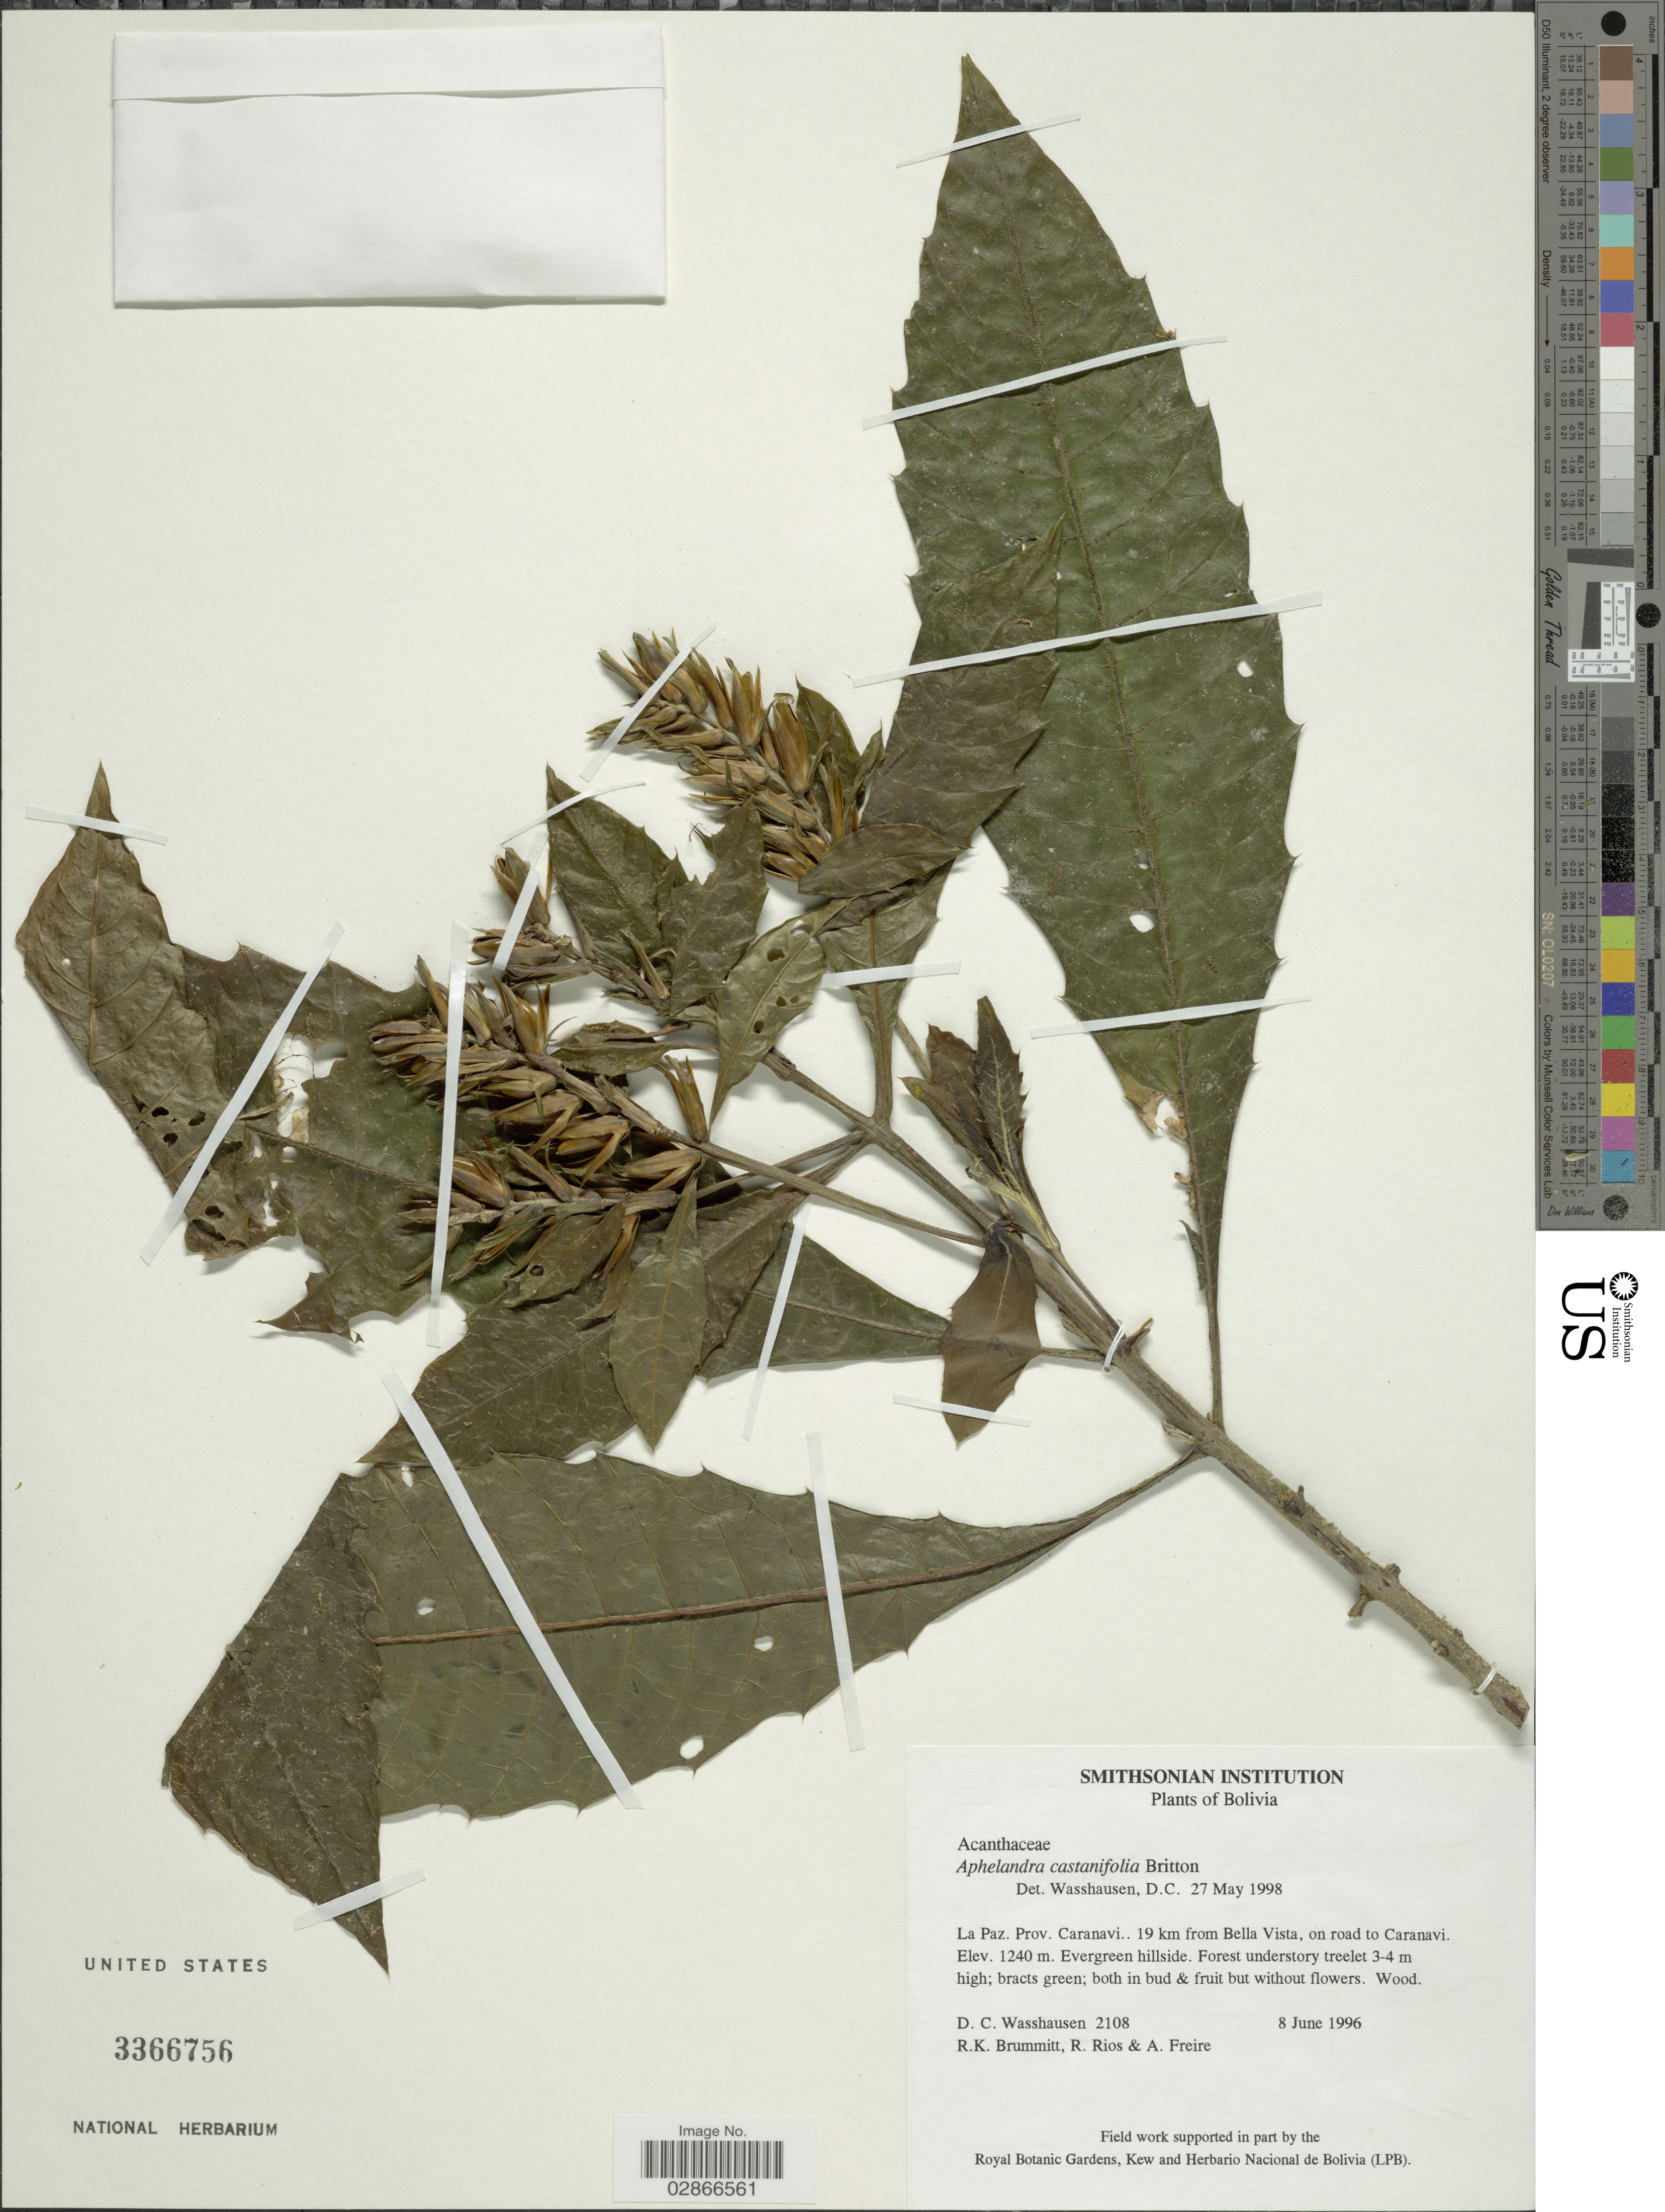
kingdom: Plantae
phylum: Tracheophyta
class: Magnoliopsida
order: Lamiales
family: Acanthaceae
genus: Aphelandra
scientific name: Aphelandra castanaefolia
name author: Britton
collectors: D. C. Wasshausen, R. K. Brummitt, R. Rios & A. Freire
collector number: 2108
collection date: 1996-06-08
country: Bolivia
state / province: La Paz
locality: Prov. Caranavi 19 km from Bella Vista, on road to Caranavi.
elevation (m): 1240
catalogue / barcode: US 3366756